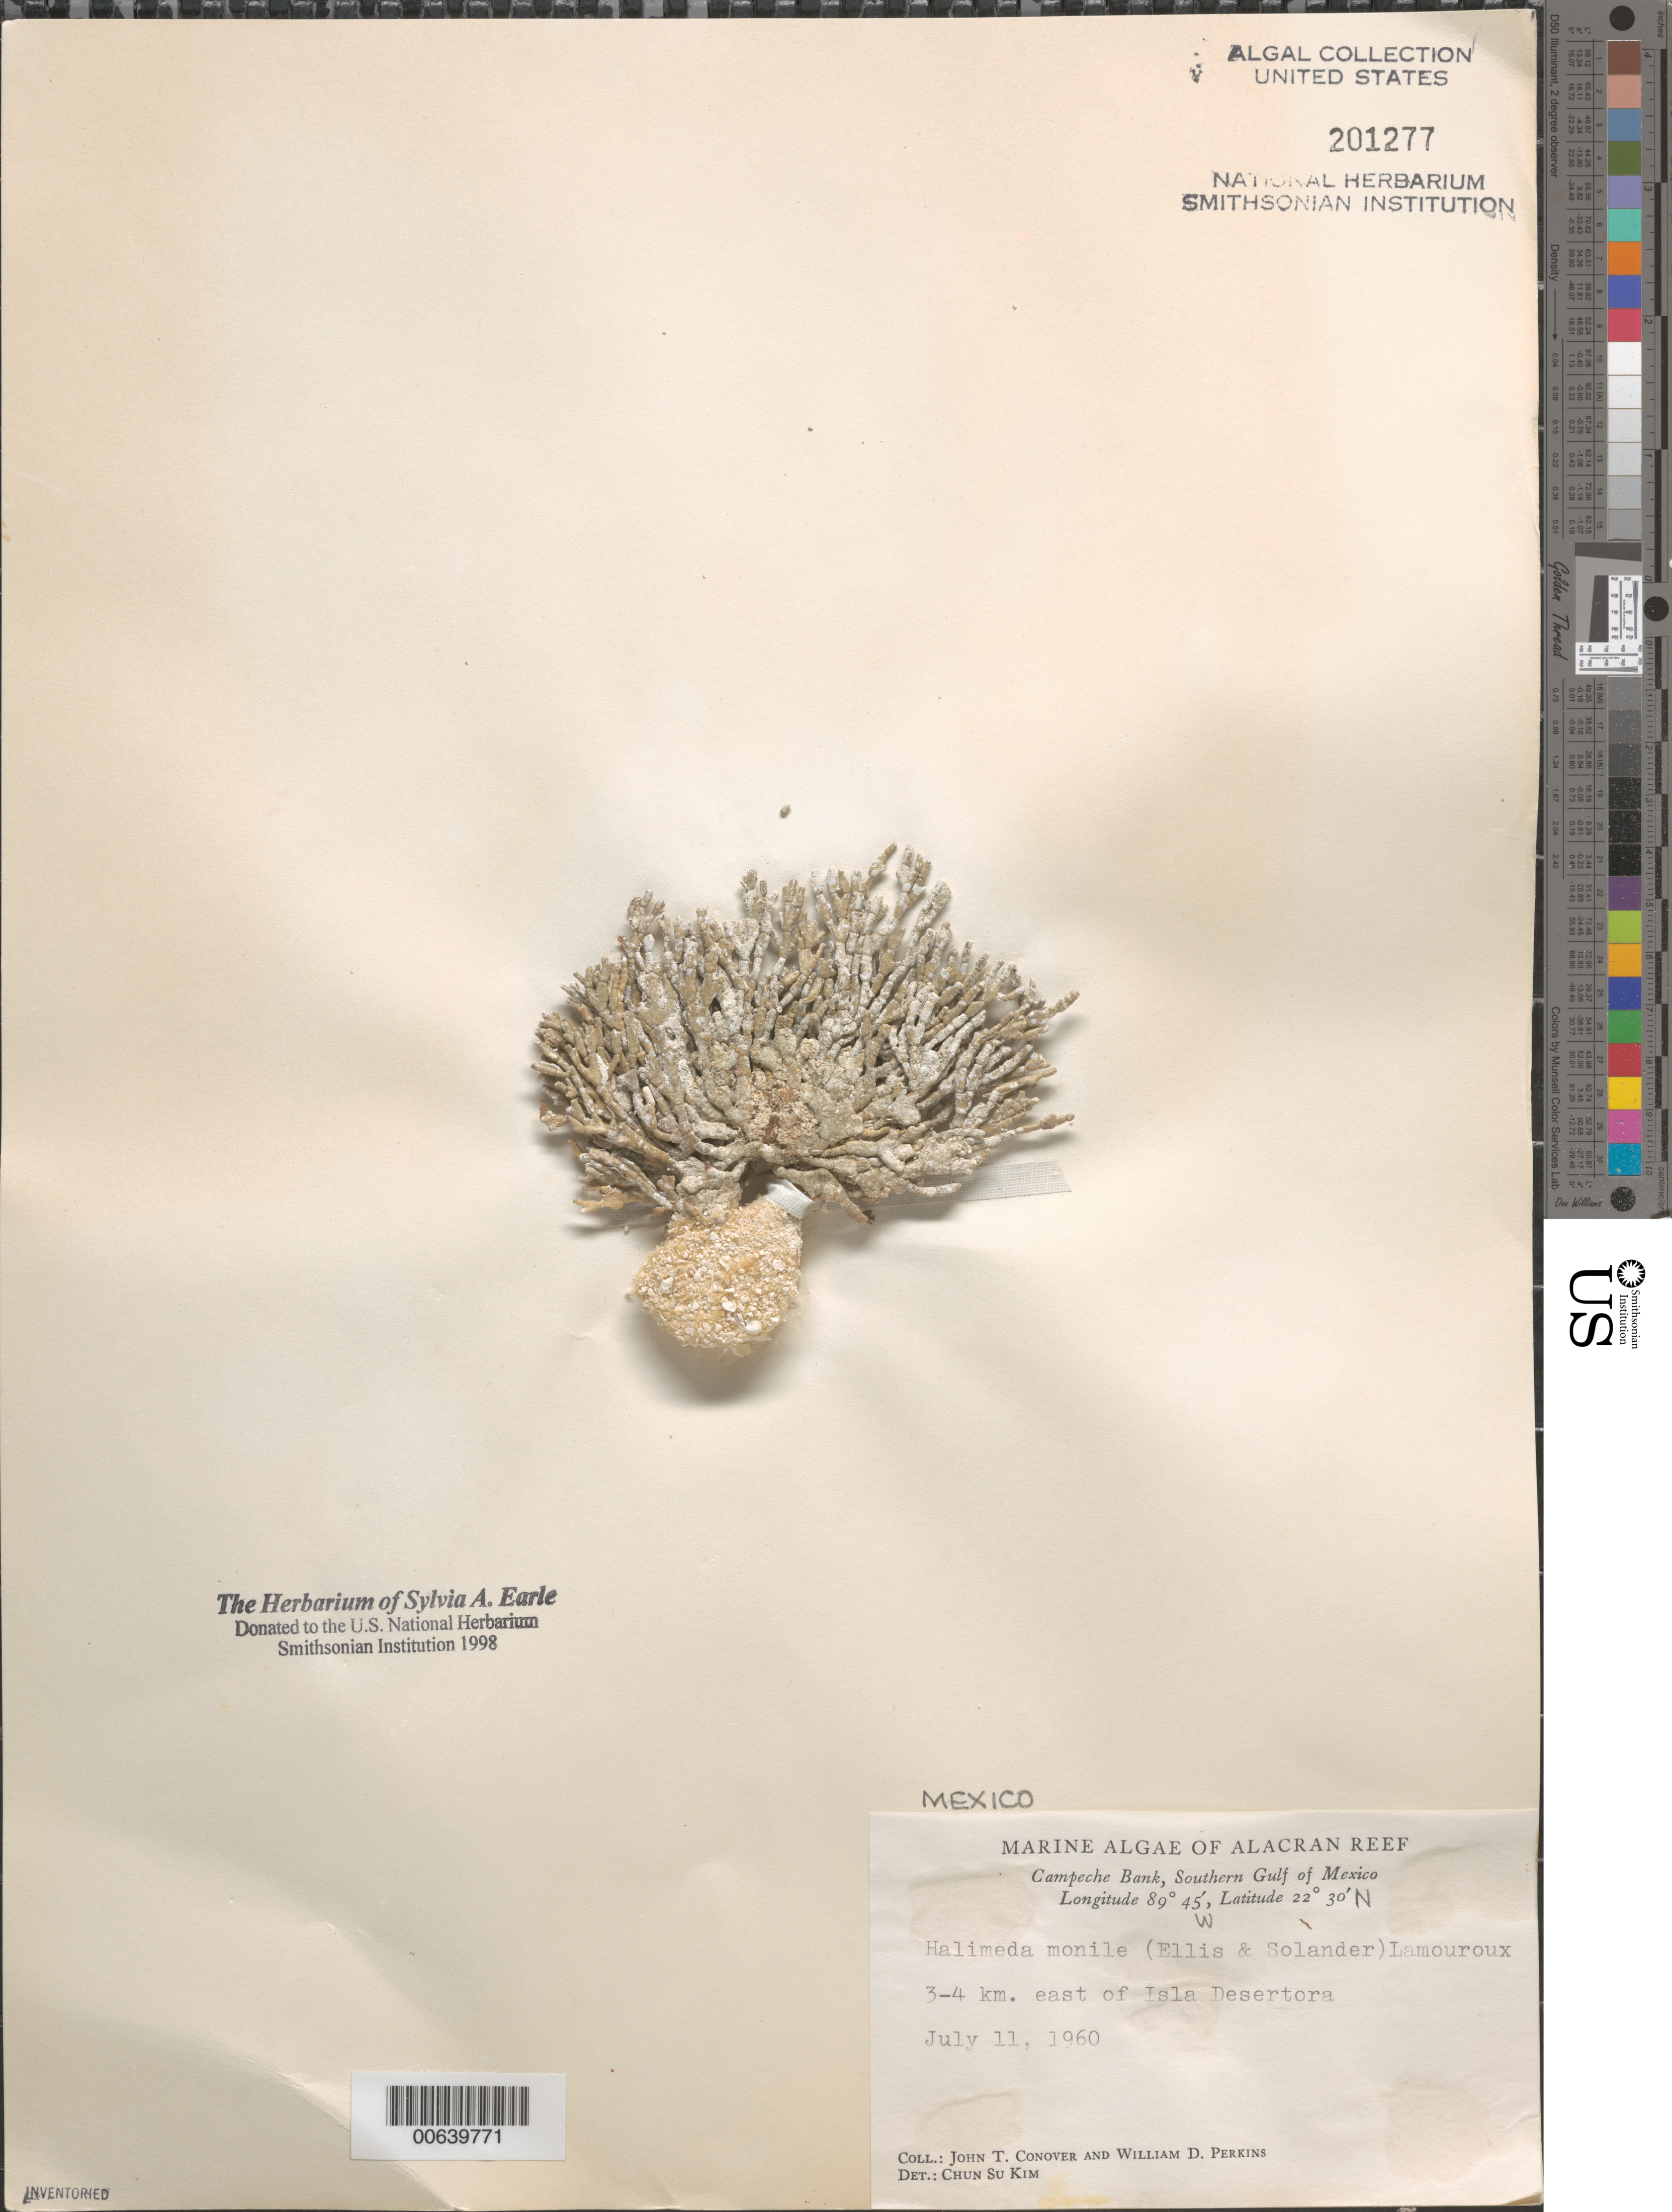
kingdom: Plantae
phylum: Chlorophyta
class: Ulvophyceae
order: Bryopsidales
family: Halimedaceae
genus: Halimeda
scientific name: Halimeda monile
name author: (J. Ellis & Sol.) J.V.Lamouroux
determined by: Kim, Chun Su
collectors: J. T. Conover & W. D. Perkins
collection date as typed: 11 Jul 1960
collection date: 1960-07-11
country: Mexico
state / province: Yucatan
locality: Alacran Reef, Campeche Bank, 3-4 km east of Isla Desertora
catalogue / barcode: US 201277